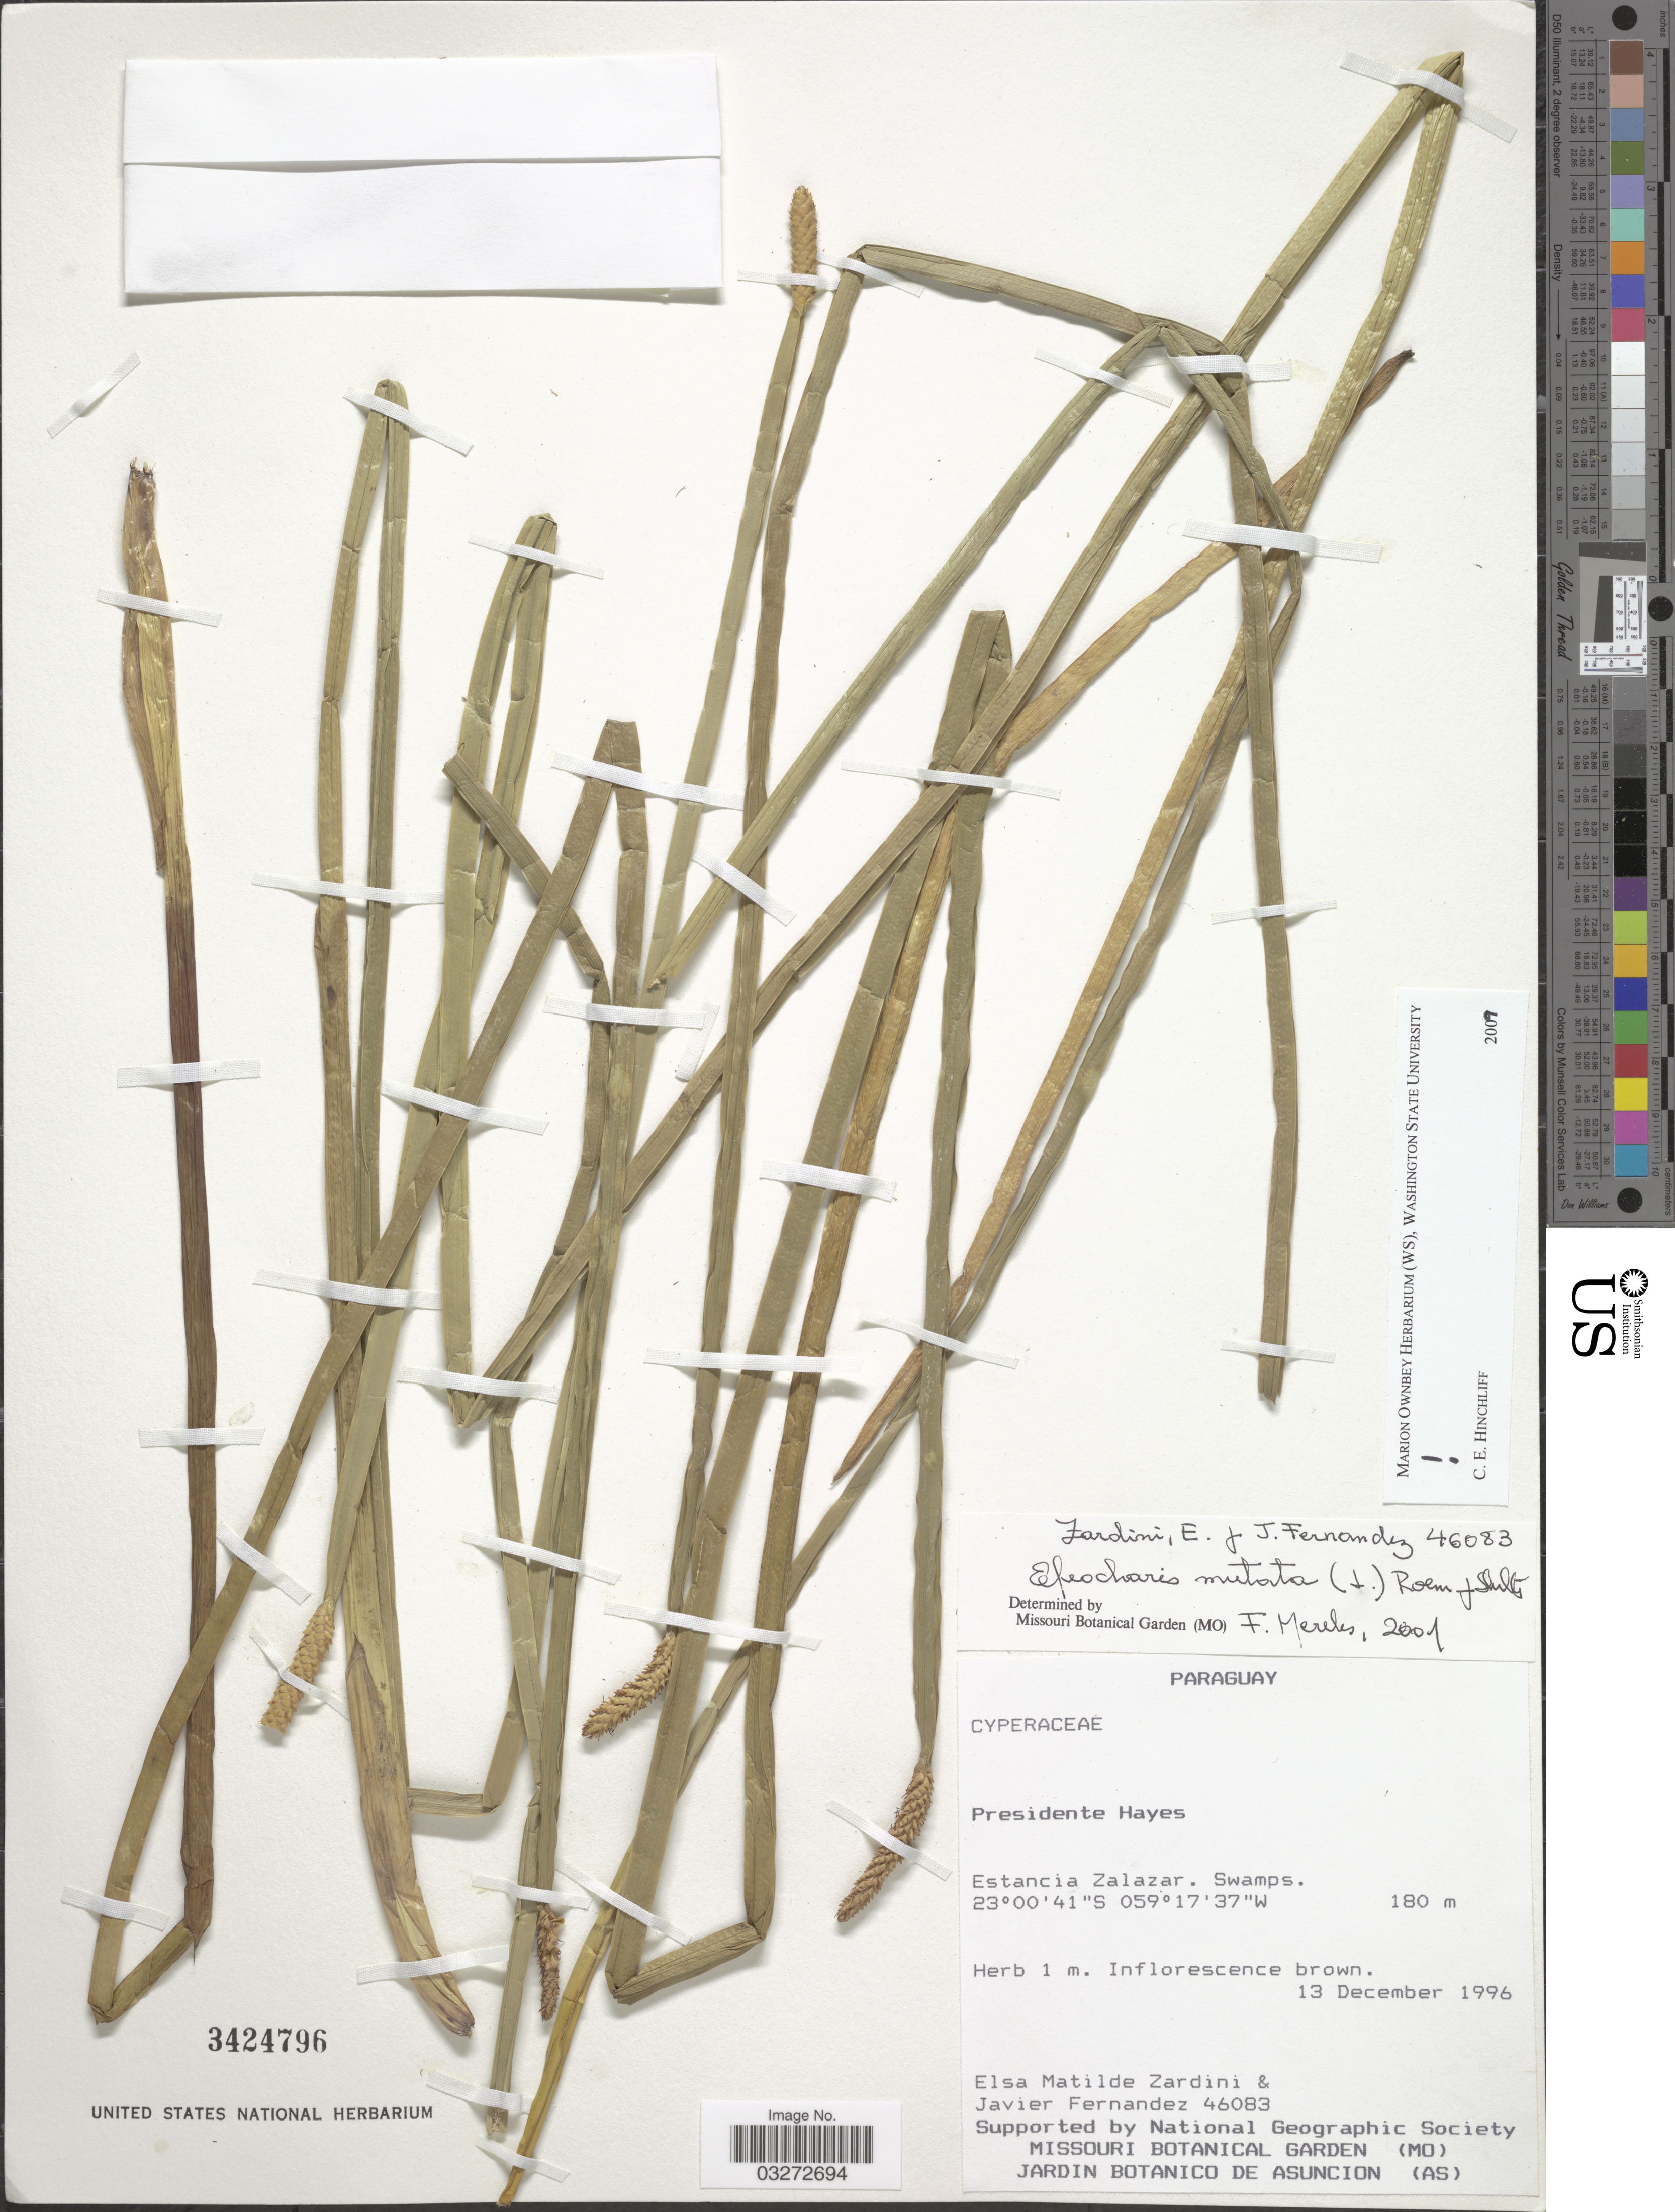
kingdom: Plantae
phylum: Tracheophyta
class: Liliopsida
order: Poales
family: Cyperaceae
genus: Eleocharis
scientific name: Eleocharis mutata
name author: (L.) Roem. & Schult.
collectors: E. M. Zardini & J. Fernández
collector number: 46083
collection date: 1996-12-13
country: Paraguay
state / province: Presidente Hayes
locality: Estancia Zalazar.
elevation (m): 180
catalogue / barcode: US 3424796